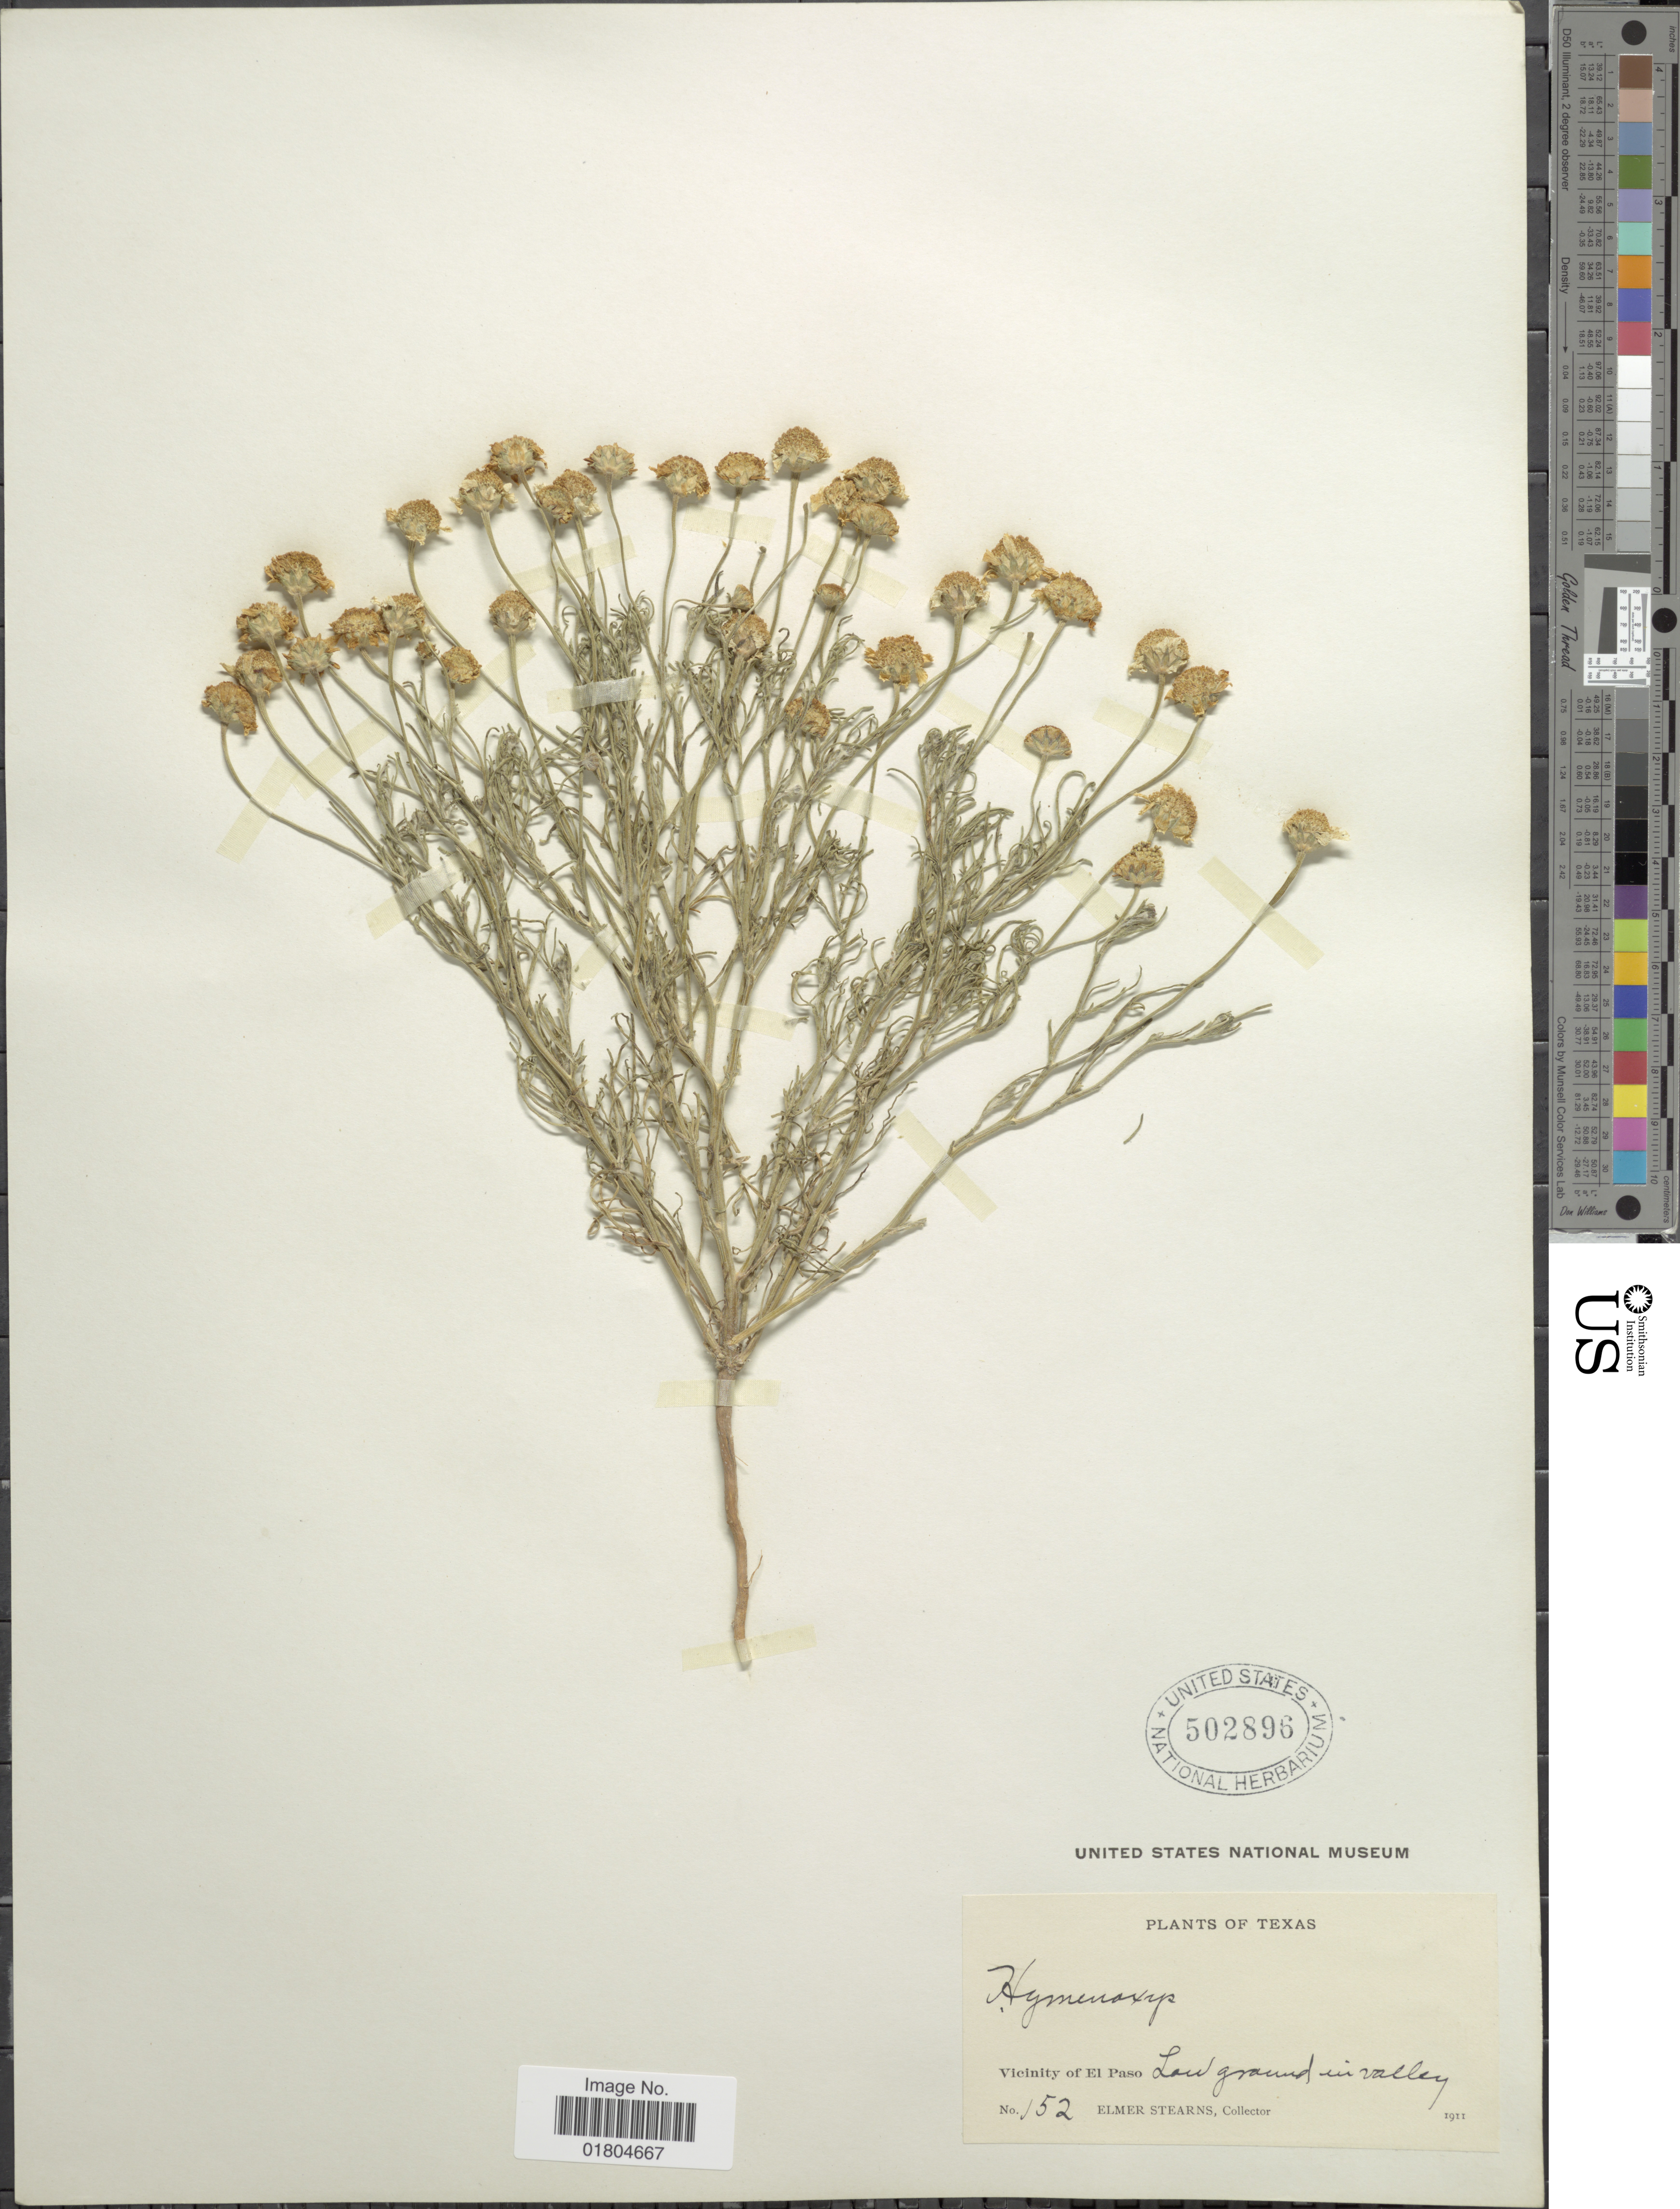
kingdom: Plantae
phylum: Tracheophyta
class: Magnoliopsida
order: Asterales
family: Asteraceae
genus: Hymenoxys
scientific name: Hymenoxys odorata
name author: DC.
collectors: E. Stearns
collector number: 152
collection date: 1911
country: United States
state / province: Texas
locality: Vicinity of El Paso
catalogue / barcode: US 502896